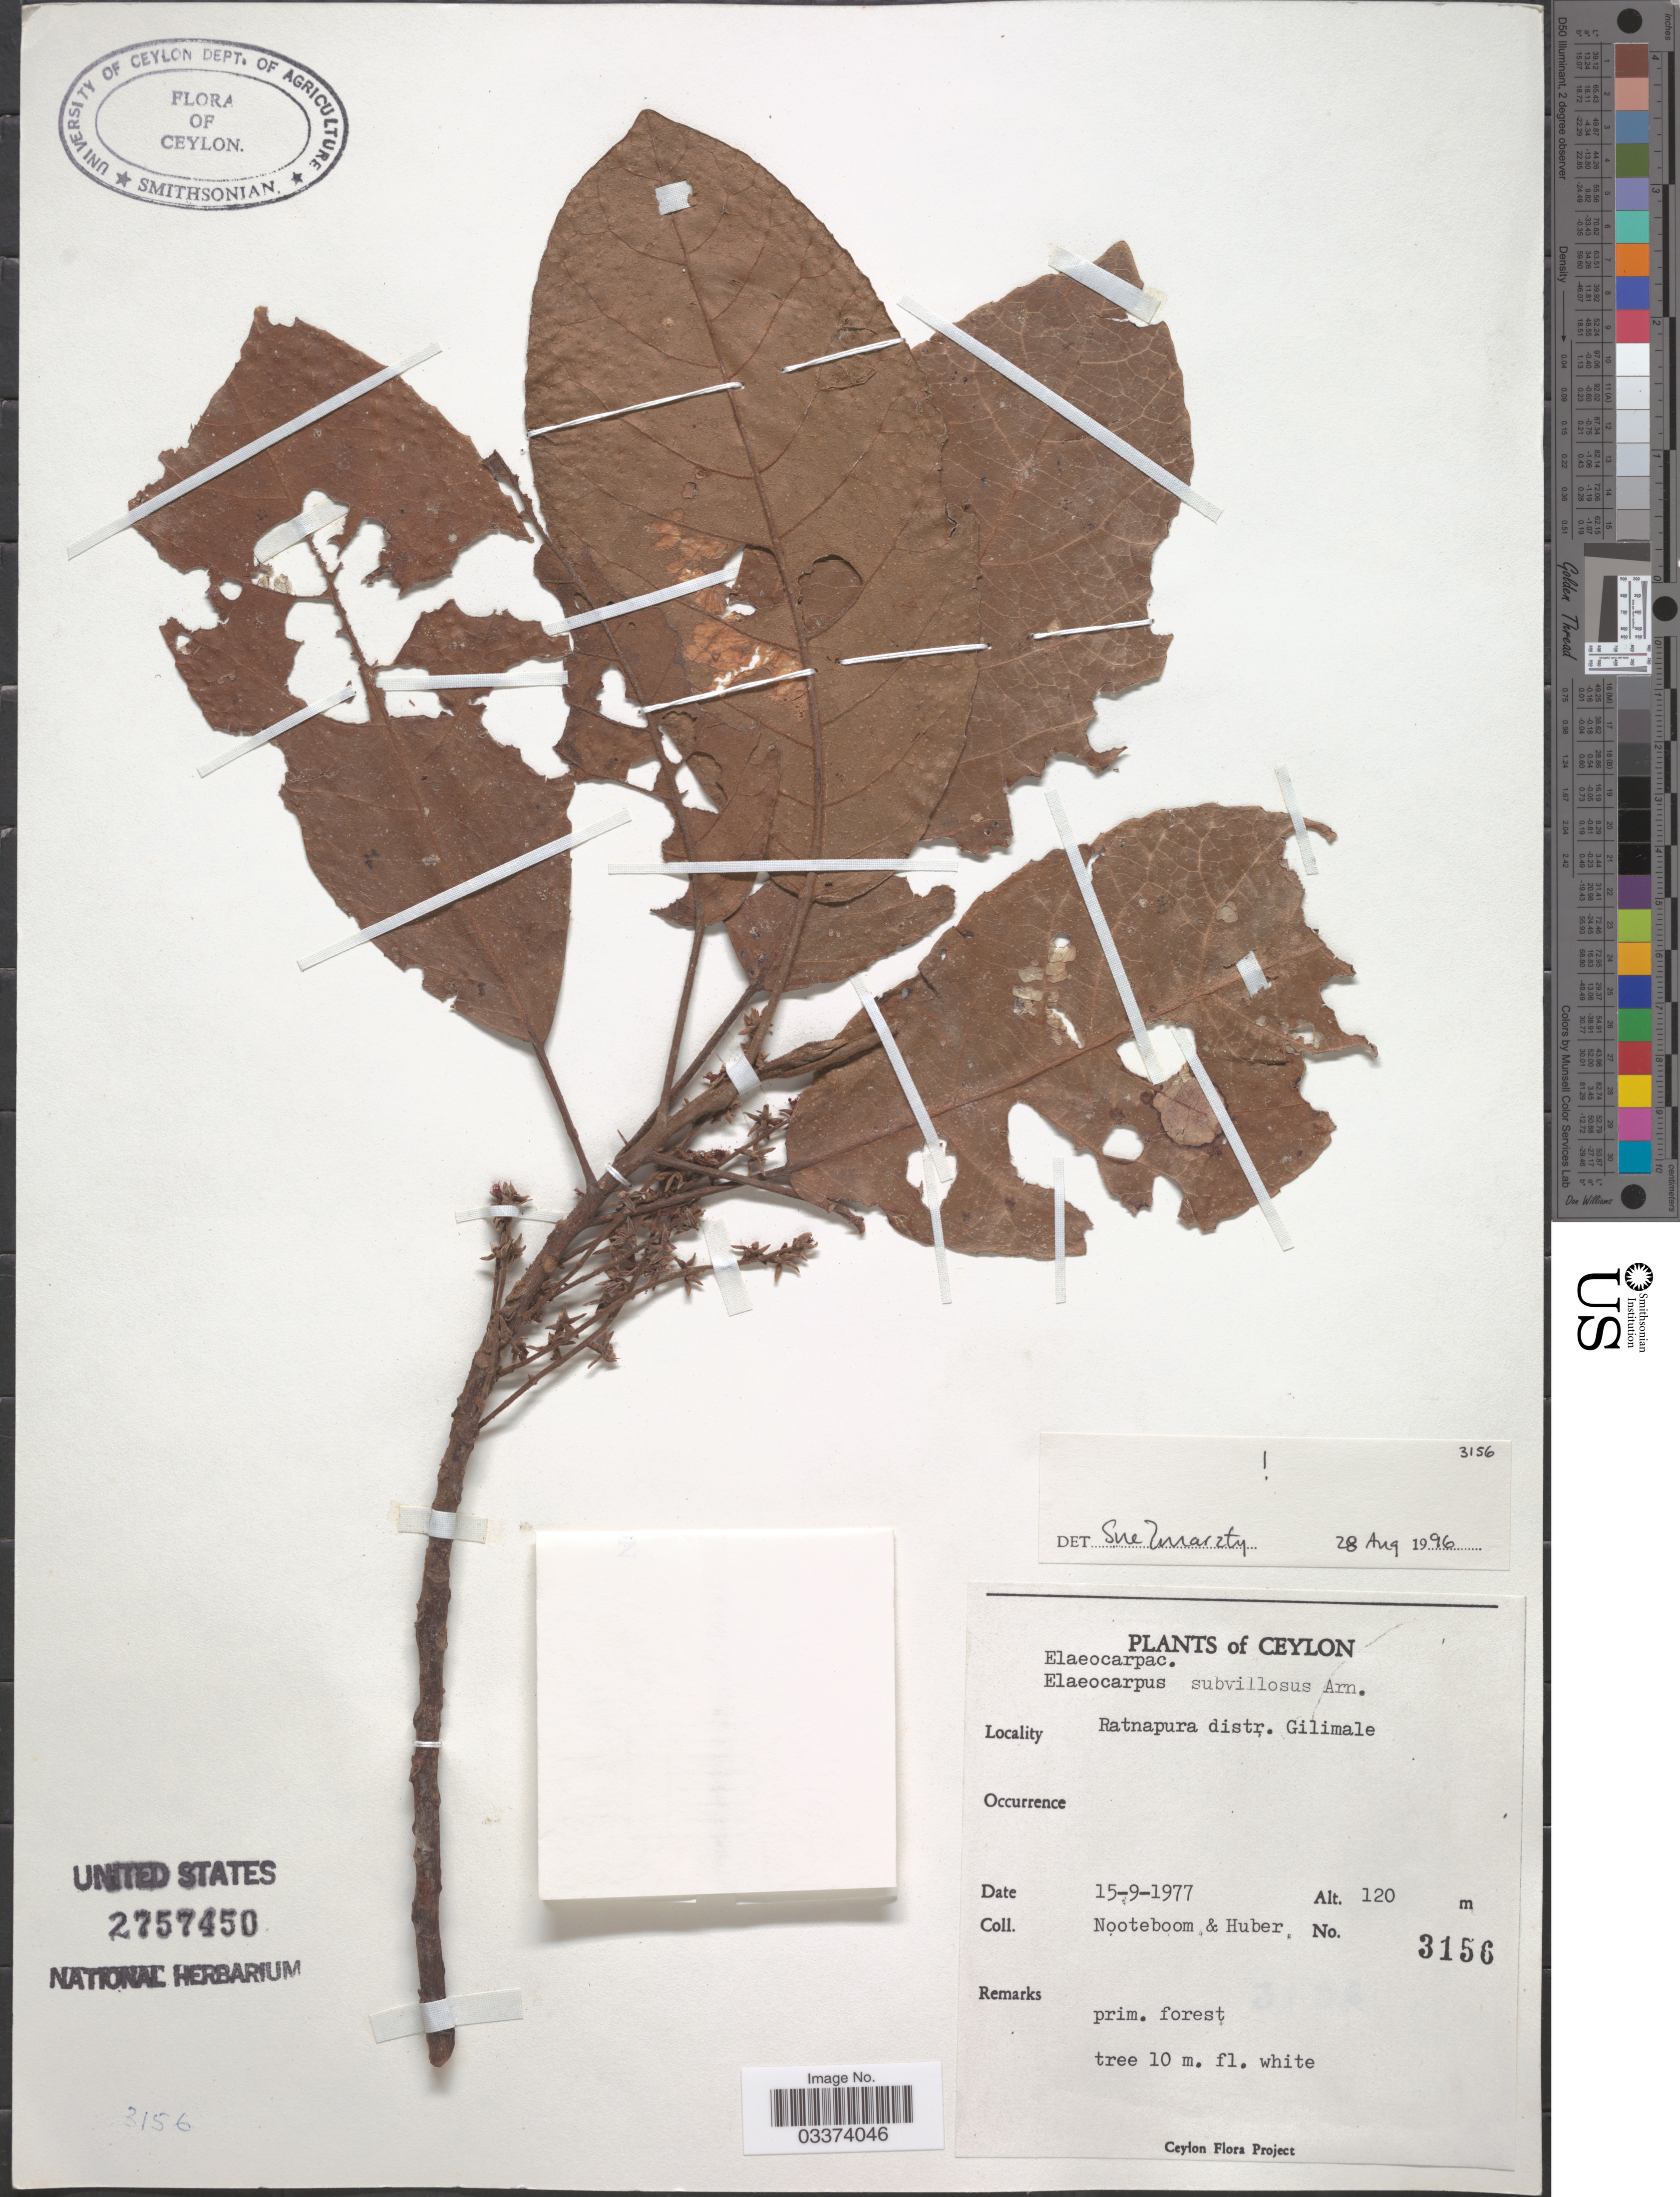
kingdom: Plantae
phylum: Tracheophyta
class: Magnoliopsida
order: Oxalidales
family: Elaeocarpaceae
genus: Elaeocarpus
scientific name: Elaeocarpus subvillosus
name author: Arn.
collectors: Nooteboom, -- & Huber, --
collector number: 3156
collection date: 1977-09-15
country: Sri Lanka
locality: Ceylon. Ratnapura distr. Gilimale.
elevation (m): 120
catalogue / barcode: US 2757450